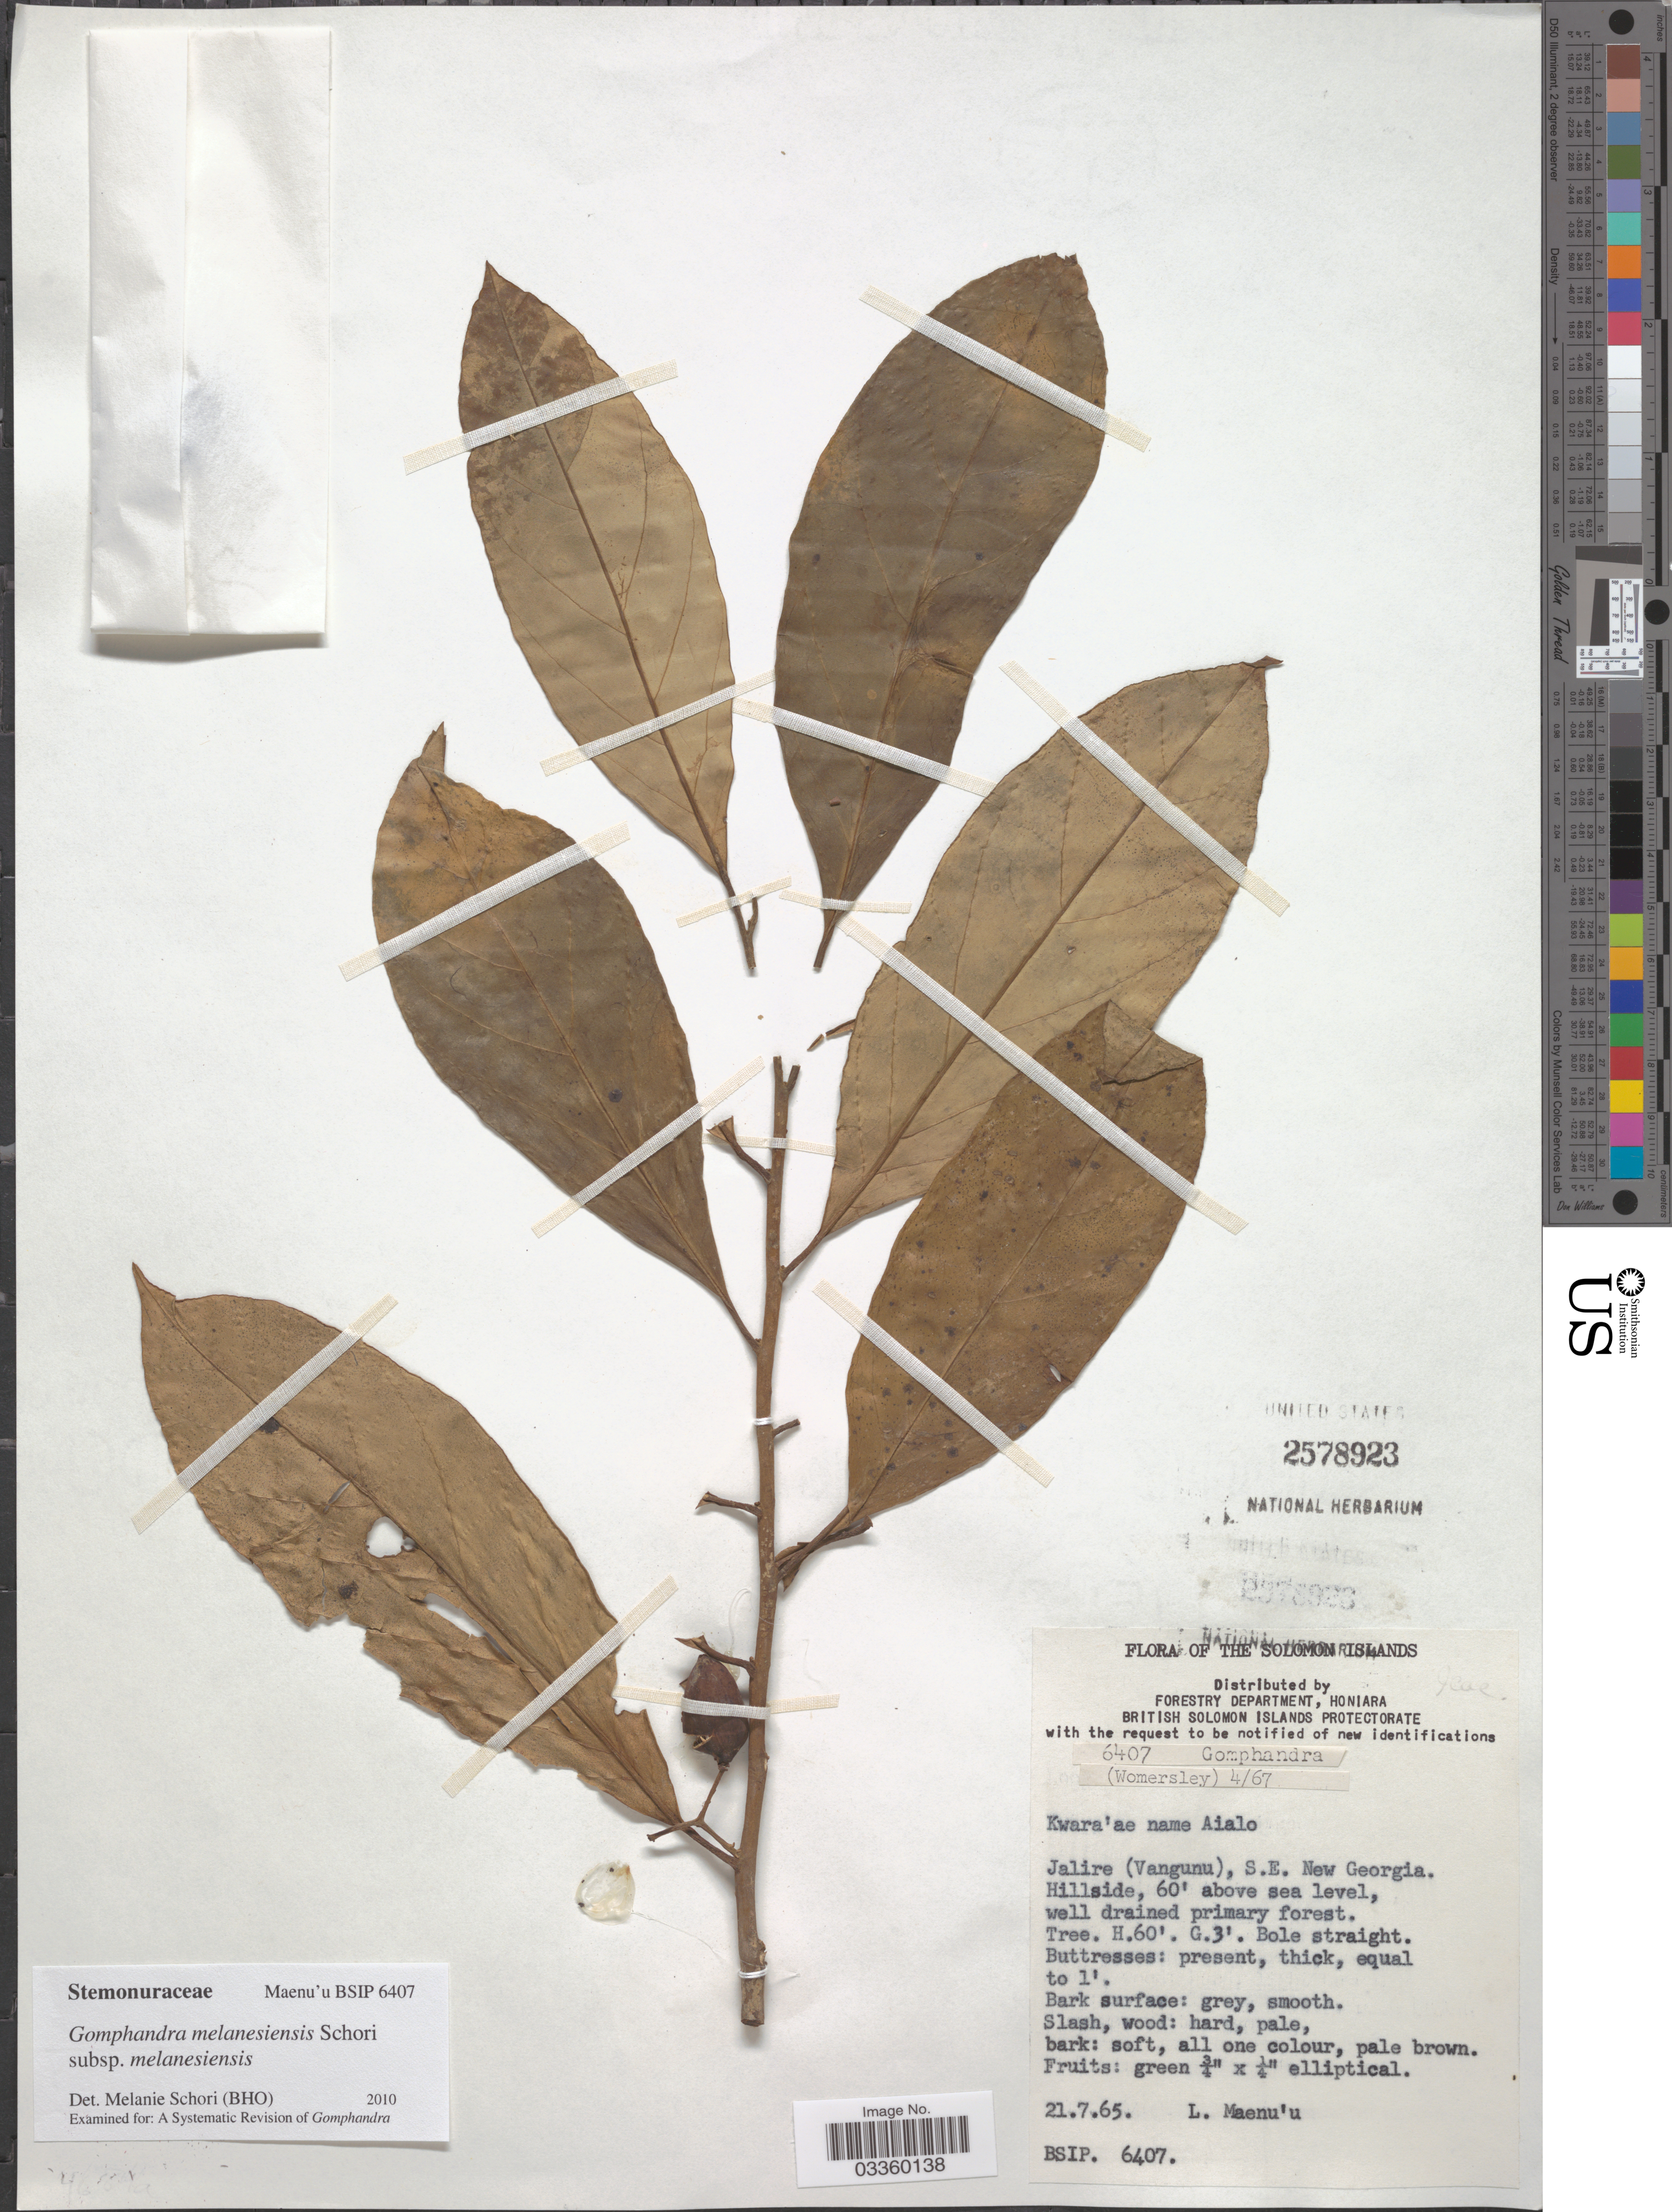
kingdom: Plantae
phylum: Tracheophyta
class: Magnoliopsida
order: Cardiopteridales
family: Stemonuraceae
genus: Gomphandra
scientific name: Gomphandra melanesiensis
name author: Schori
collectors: L. Maenu'u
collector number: BSIP 6407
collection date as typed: Transcribed d/m/y: 21/7/65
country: Solomon Islands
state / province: Solomon Islands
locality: Jalire (Vangunu), S.E. New Georgia.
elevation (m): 18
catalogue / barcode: US 2578923